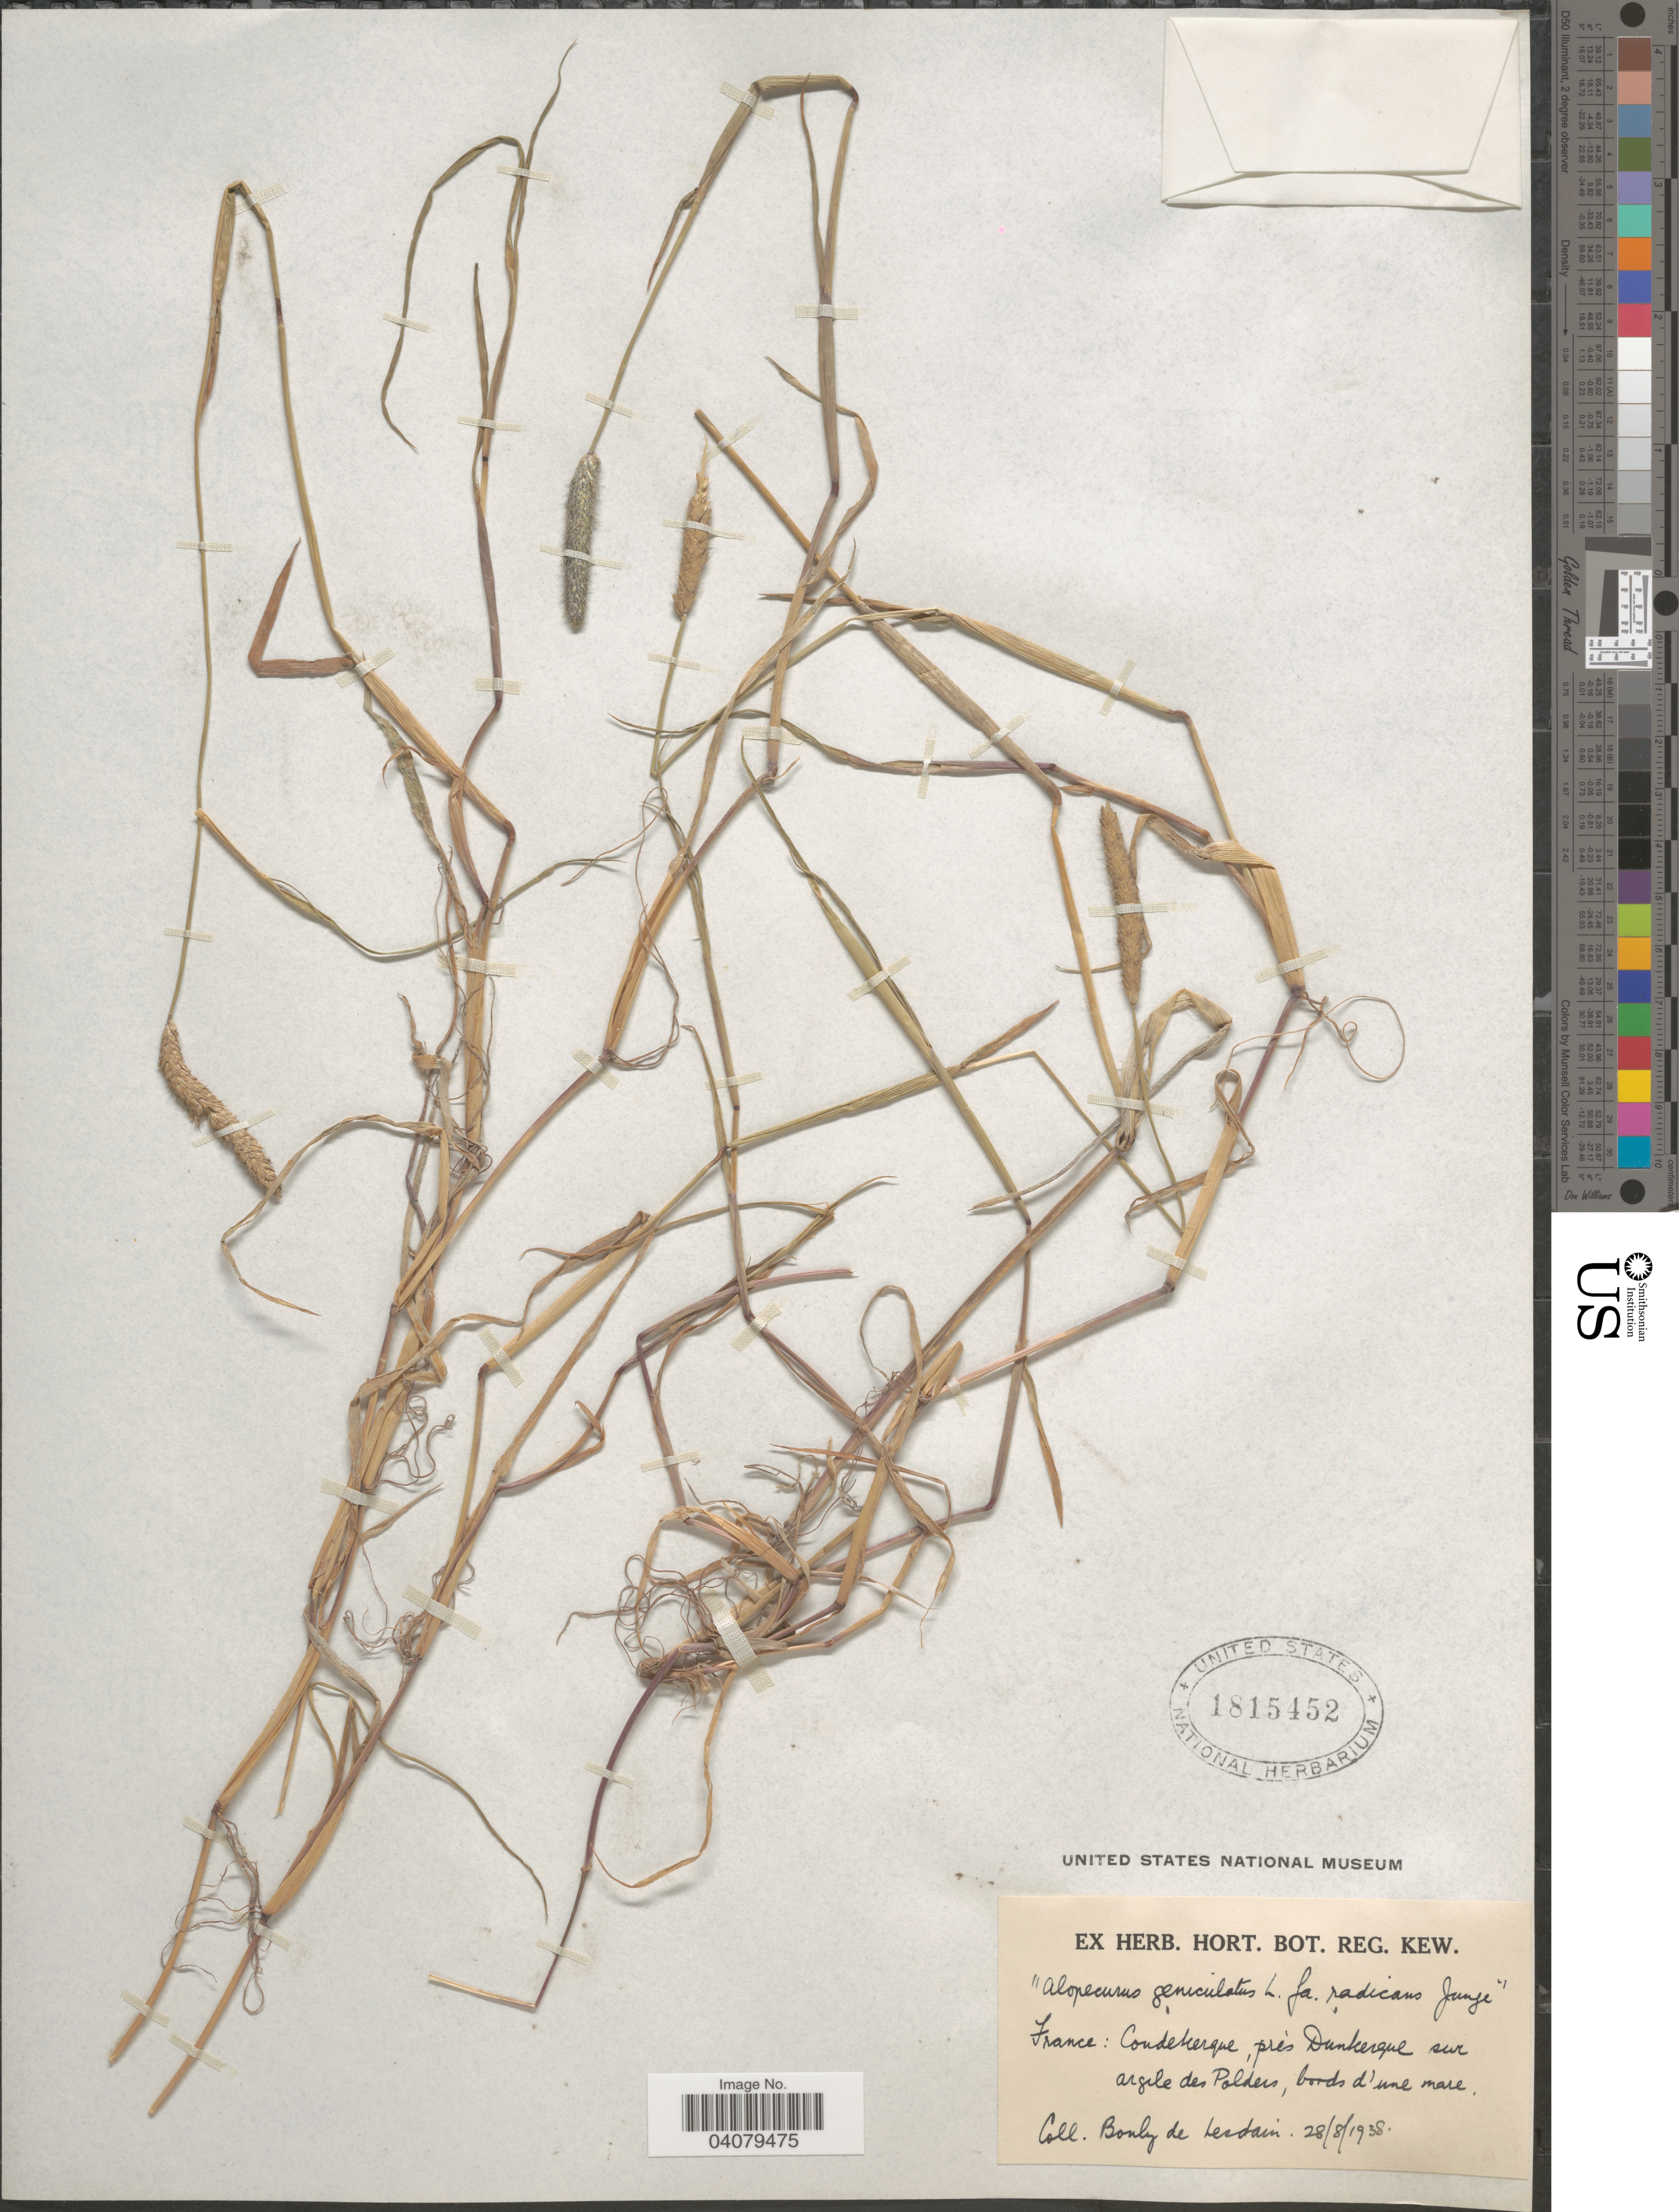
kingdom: Plantae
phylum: Tracheophyta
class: Liliopsida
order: Poales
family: Poaceae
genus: Alopecurus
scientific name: Alopecurus geniculatus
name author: L.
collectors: M. Bouly de Lesdain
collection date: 1938-08-28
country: France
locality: Coudekerque, près Dunkerque sur argile des Polders, bords d'une mare.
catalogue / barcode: US 1815452